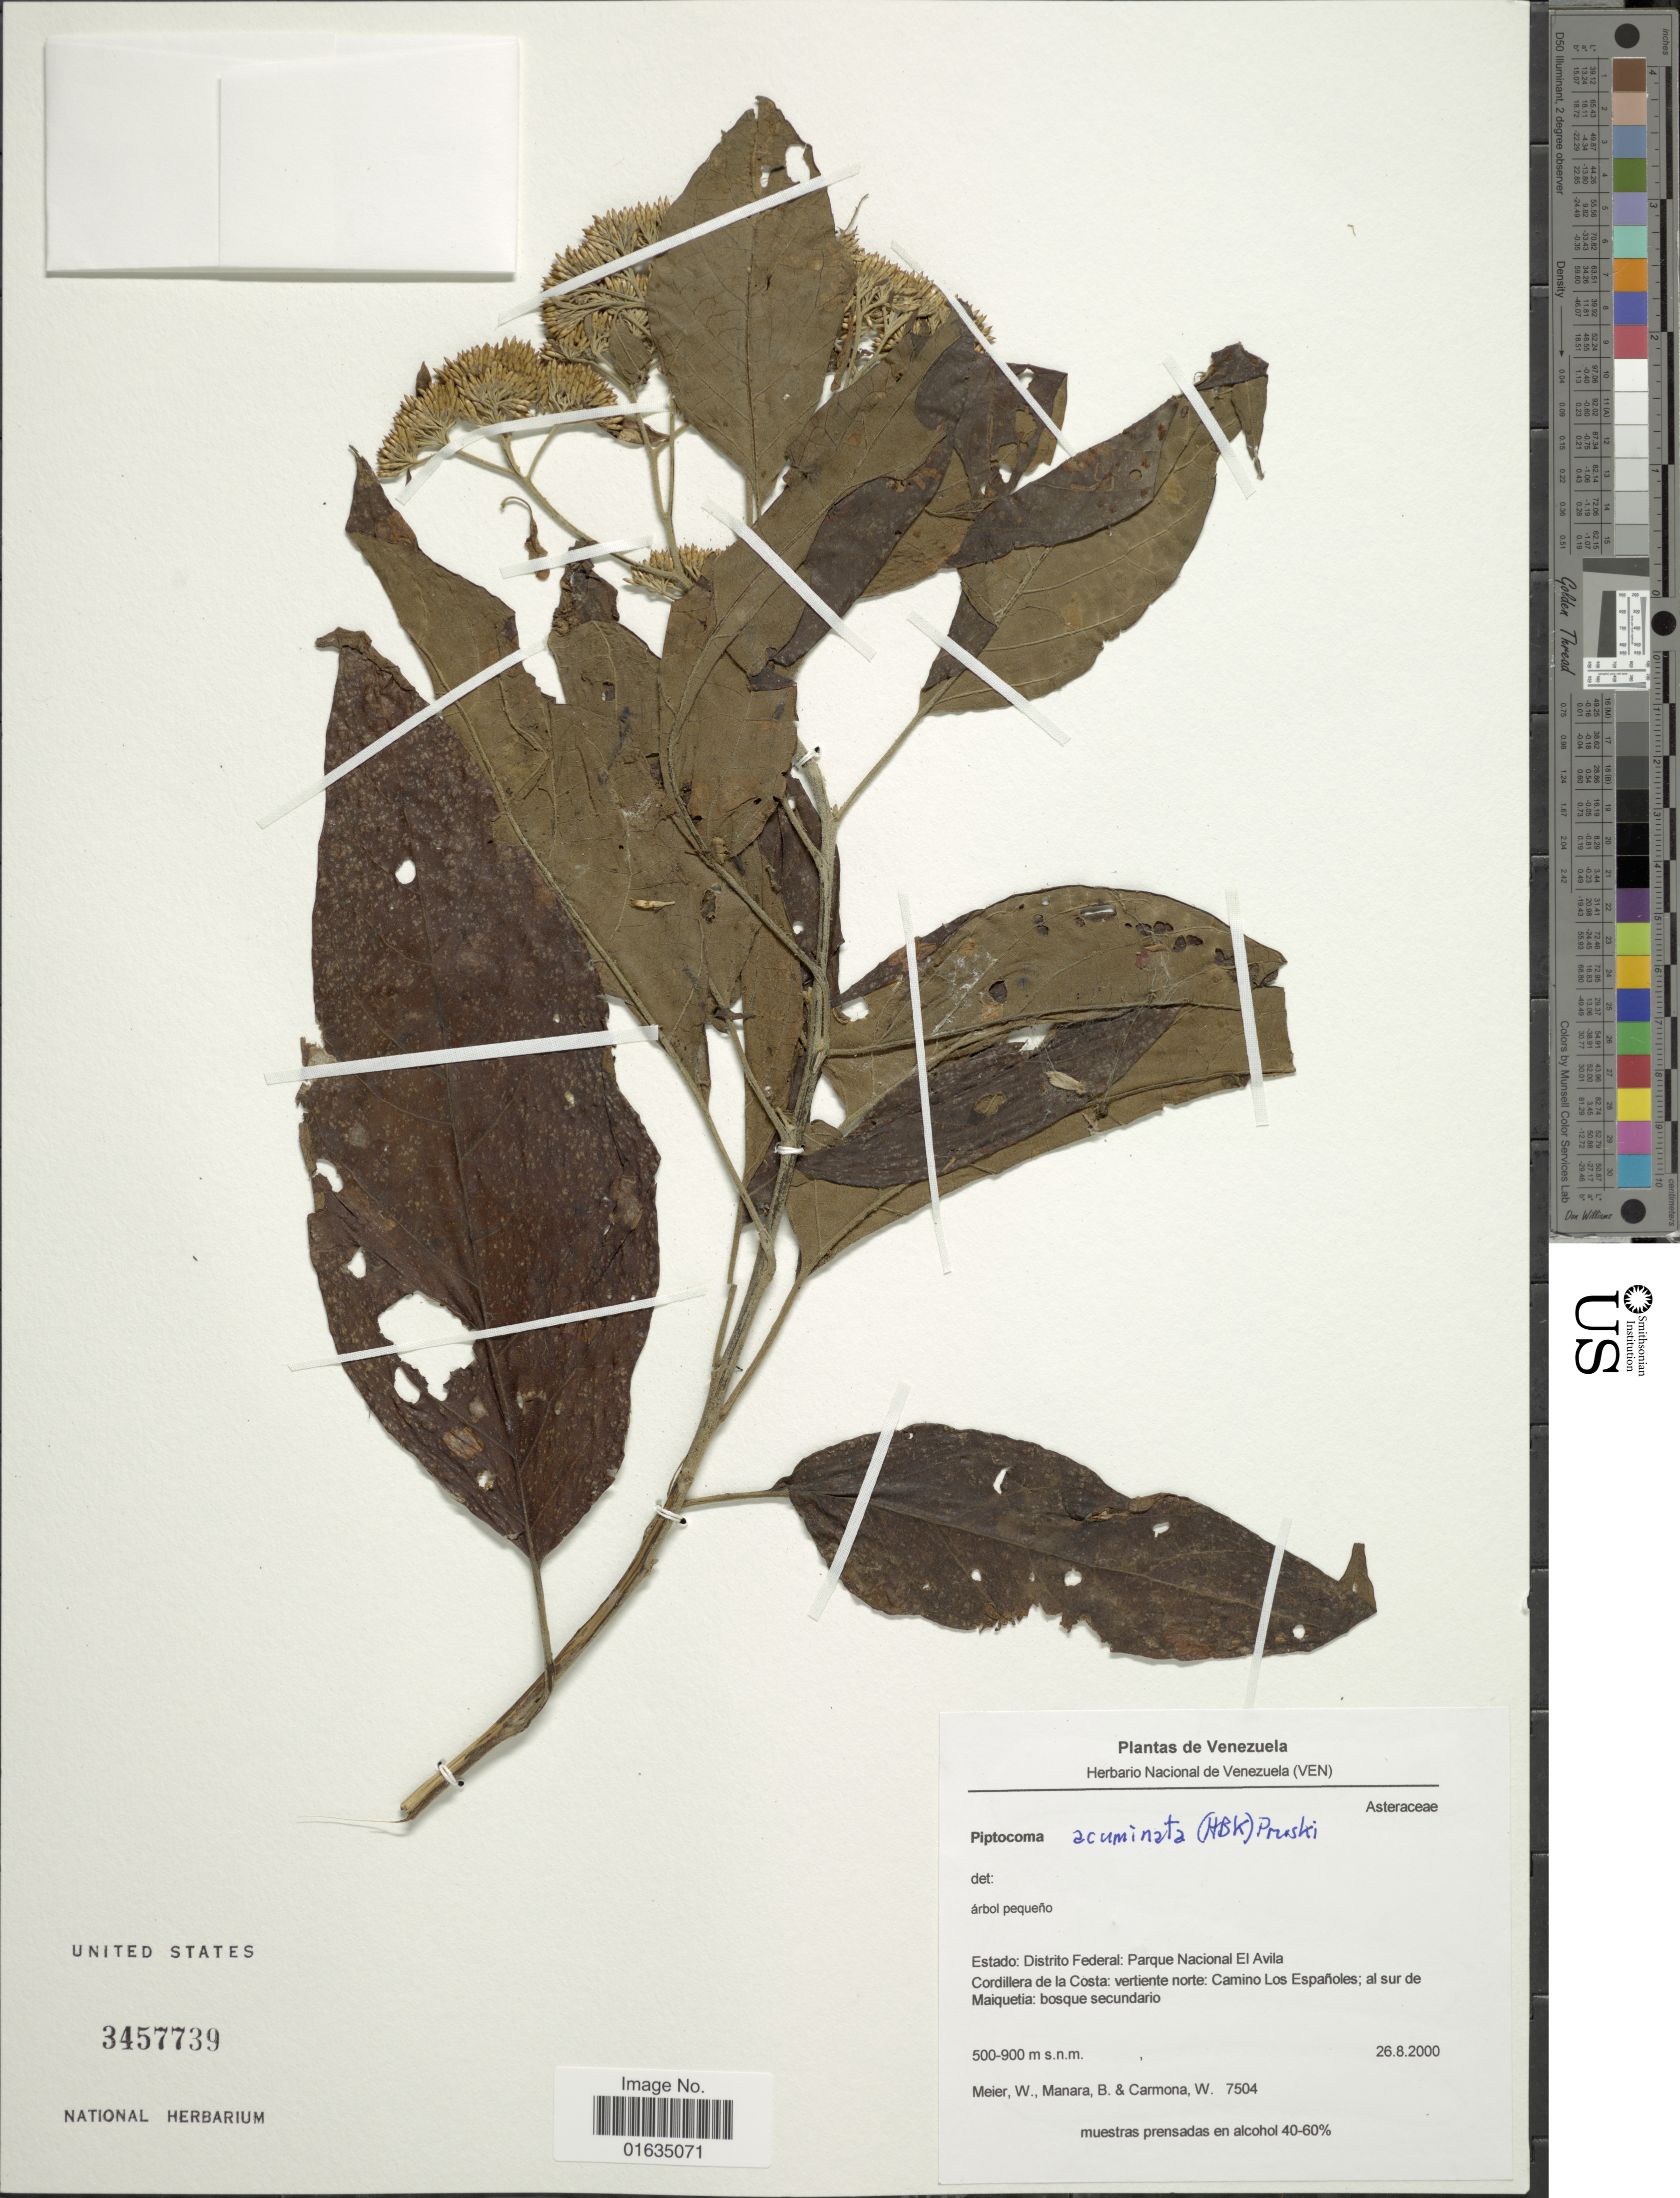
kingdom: Plantae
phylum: Tracheophyta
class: Magnoliopsida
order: Asterales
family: Asteraceae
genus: Pollalesta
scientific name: Pollalesta acuminata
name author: (Kunth) Aristeg.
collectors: W. Meier, B. Manara & W. Carmona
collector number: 7504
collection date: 2000-08-26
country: Venezuela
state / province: Miranda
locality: Estado Distrito Federal, Parque Nacional El Avila, Cordillera de la Costa, Camino Los Espanoles, al sur de Maiquetia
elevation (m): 500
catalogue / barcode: US 3457739